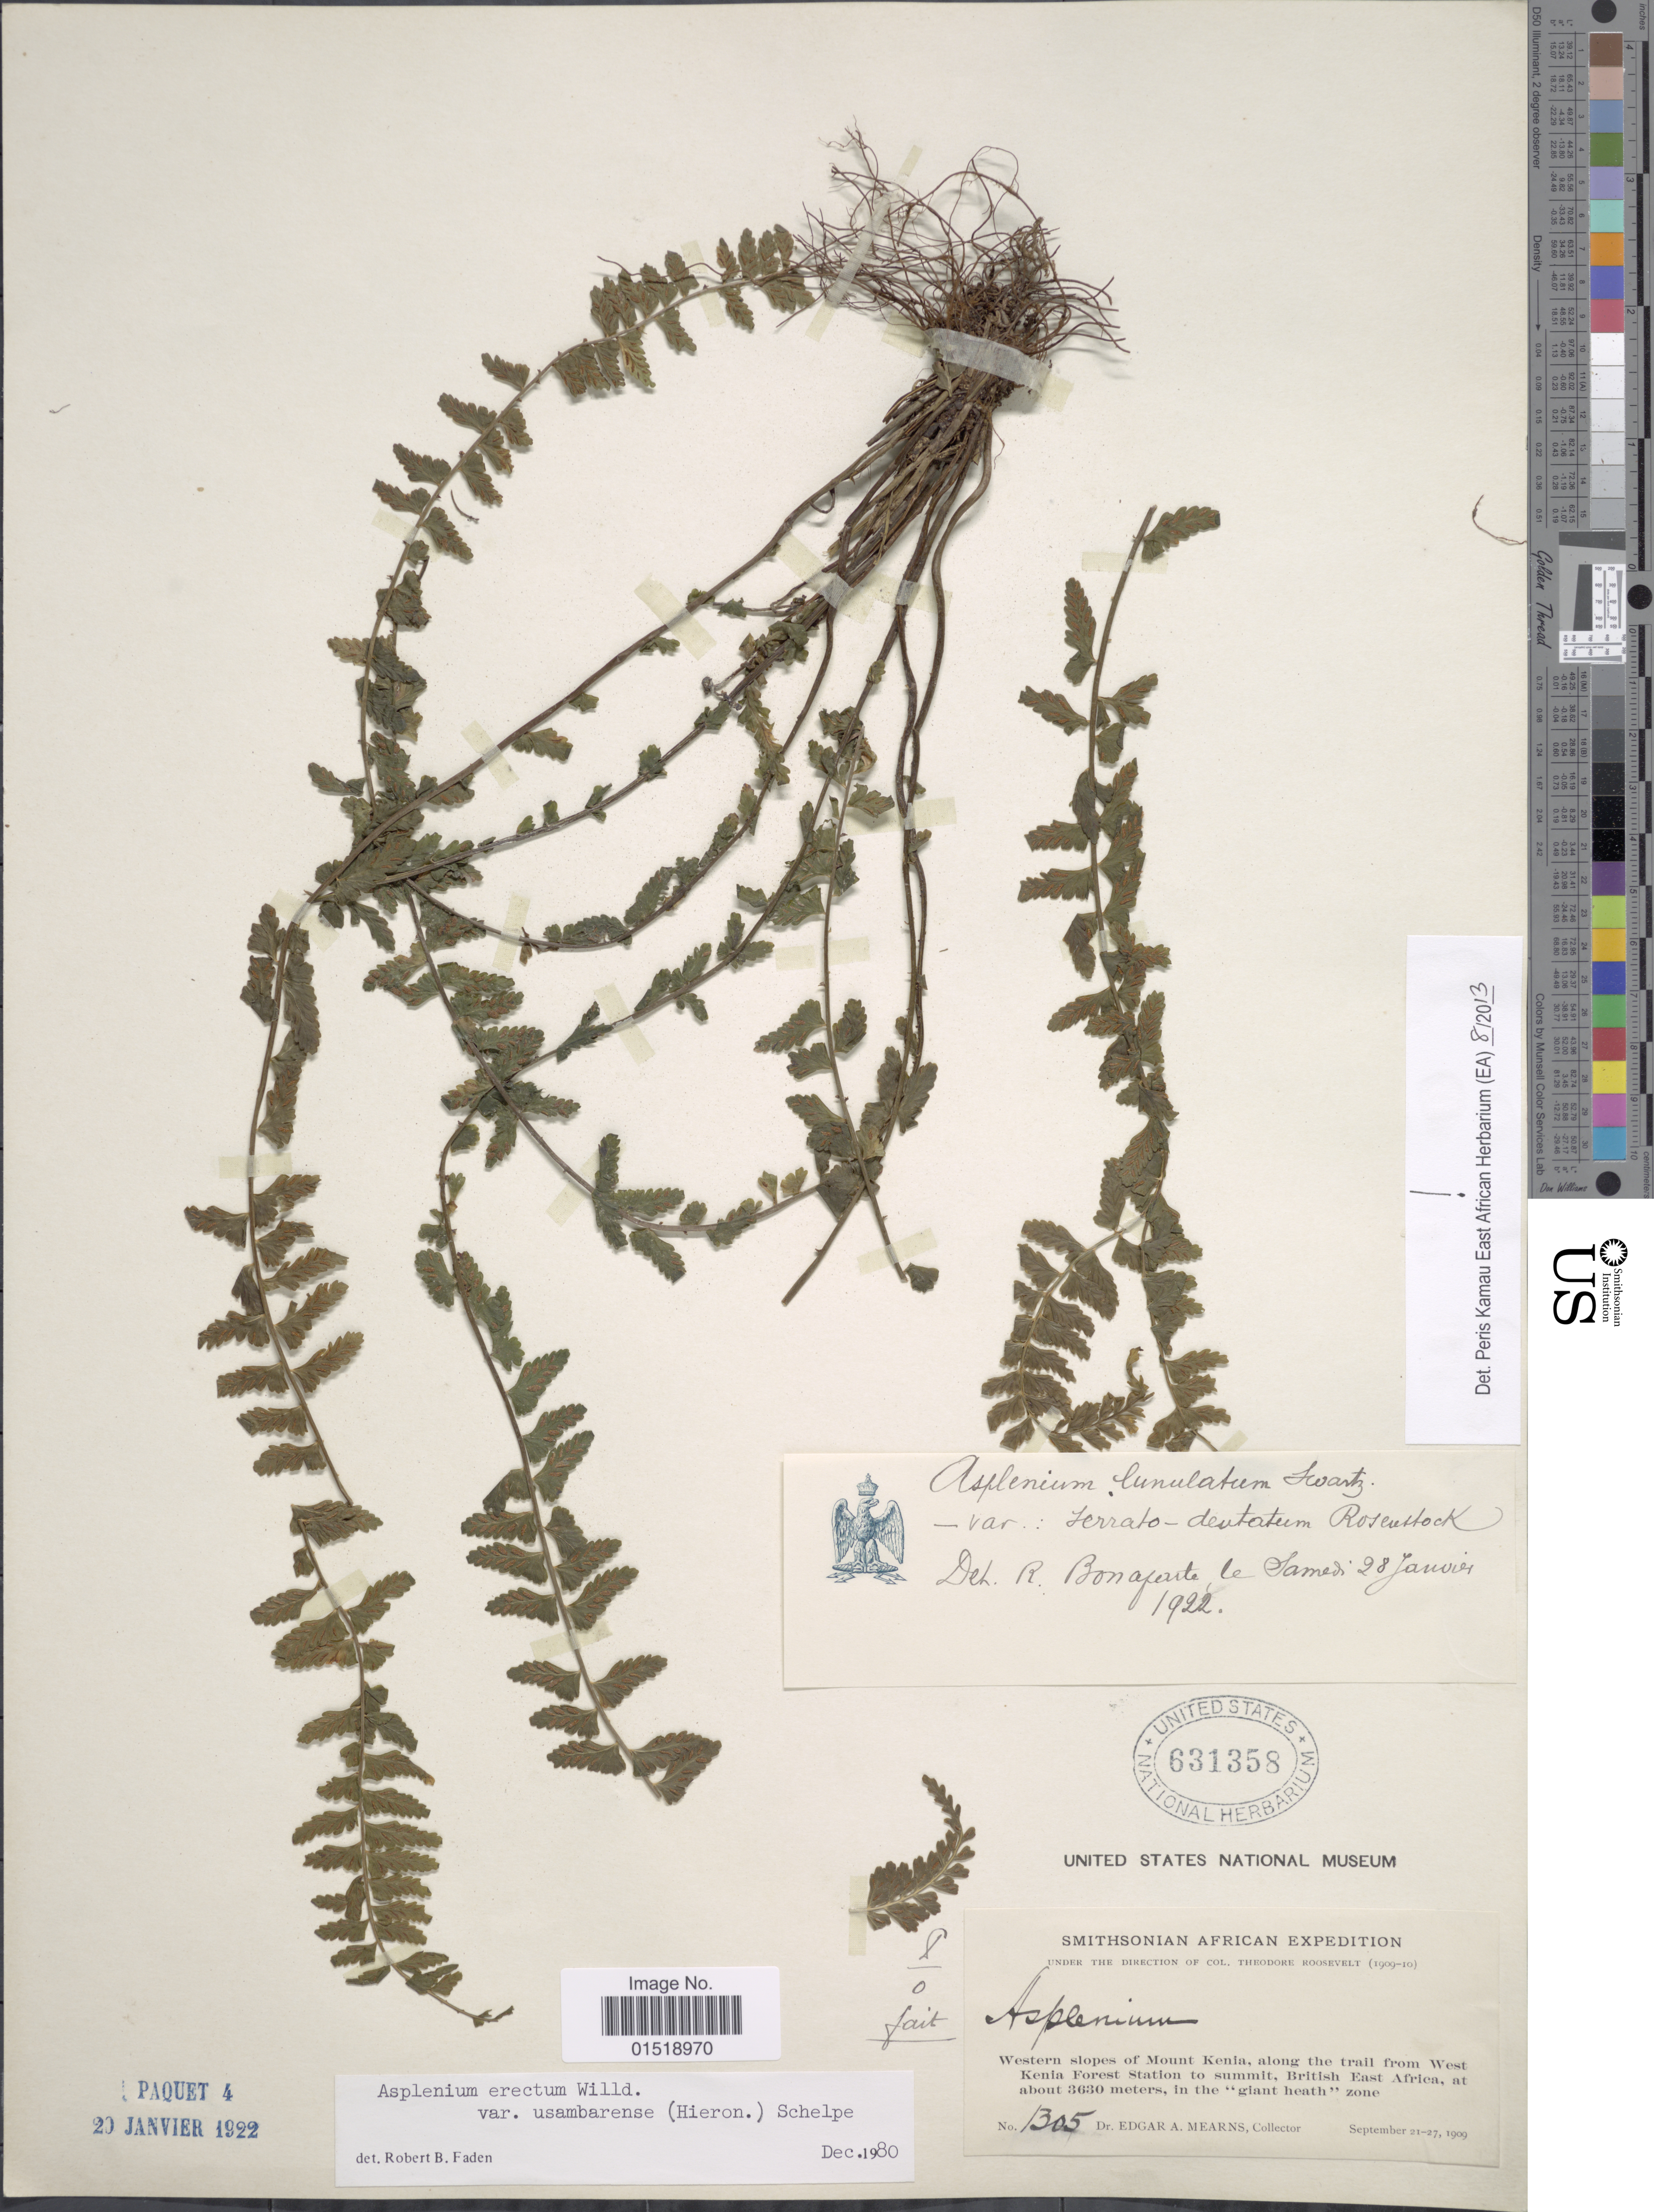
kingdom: Plantae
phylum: Tracheophyta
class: Polypodiopsida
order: Polypodiales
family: Aspleniaceae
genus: Asplenium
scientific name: Asplenium erectum var. usambarense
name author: (Hieron.) Schelpe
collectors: E. A. Mearns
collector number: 1305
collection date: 1909-09-21/1909-09-27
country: Kenya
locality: Western slopes of Mount Kenia, along the trail from West Kenia Forest Station to summit, British East Africa, in the "giant heath" zone.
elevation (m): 3630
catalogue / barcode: US 631358